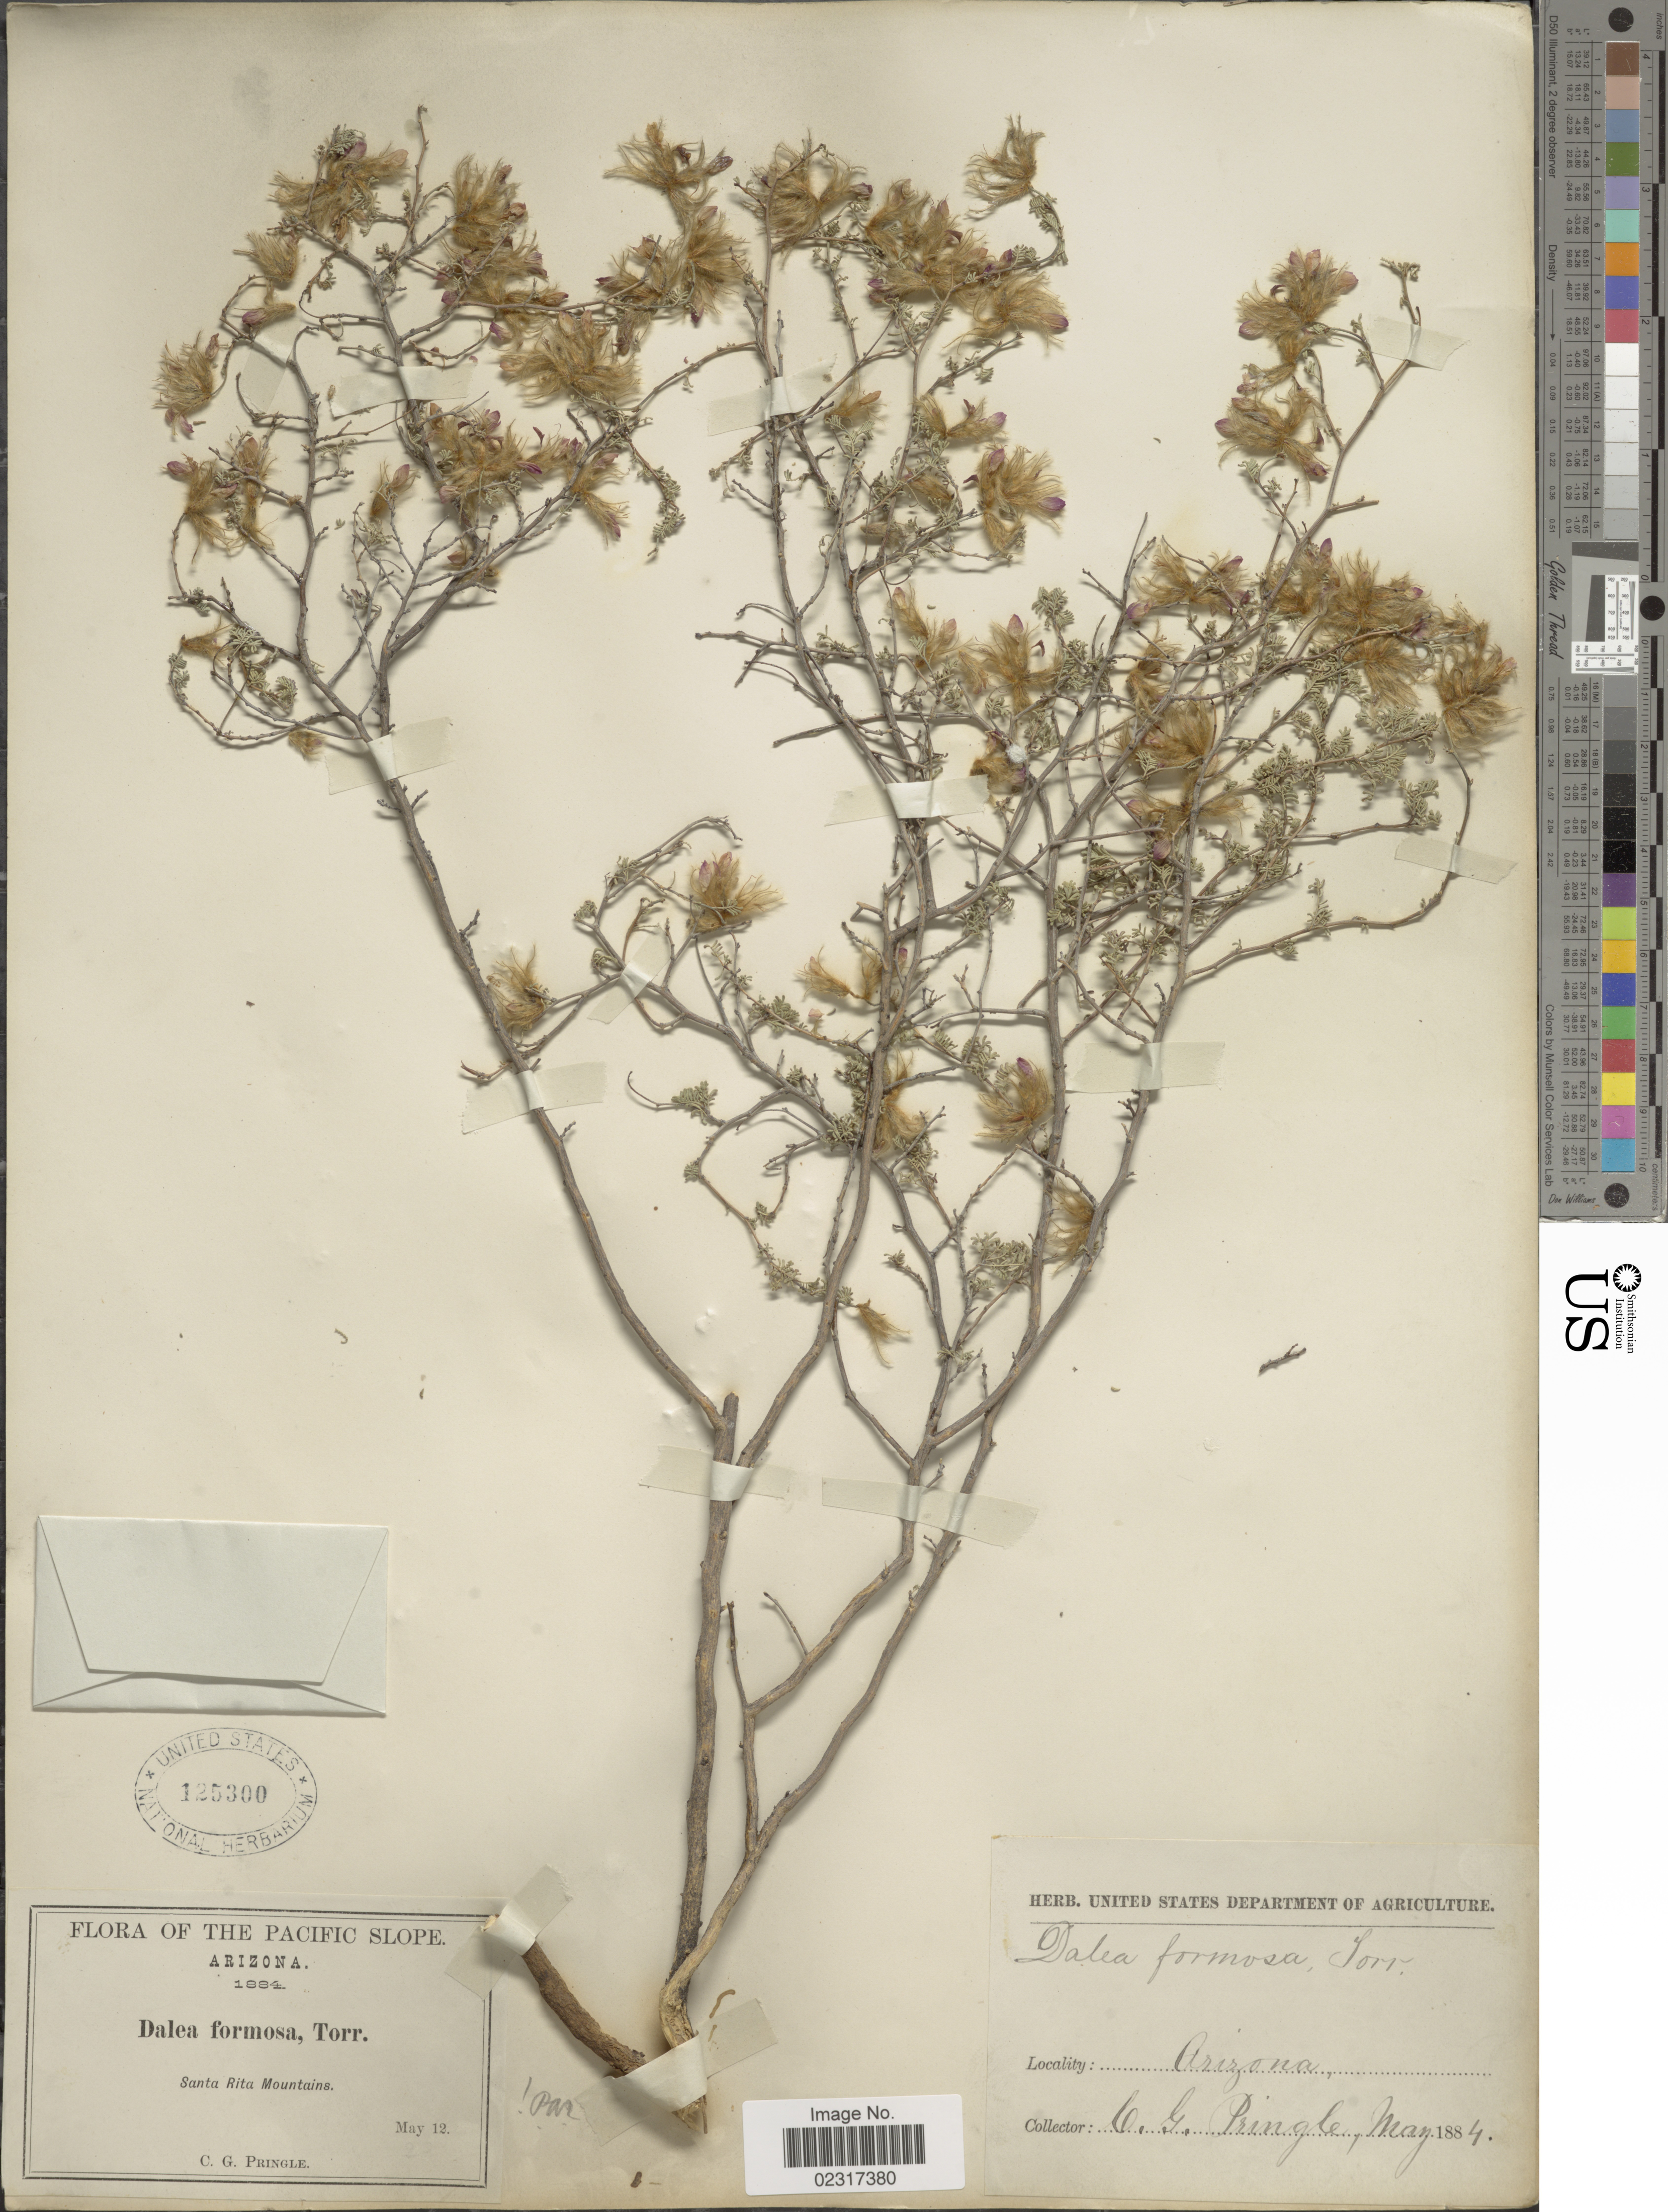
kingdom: Plantae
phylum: Tracheophyta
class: Magnoliopsida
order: Fabales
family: Fabaceae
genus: Dalea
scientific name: Dalea formosa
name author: Torr.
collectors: C. G. Pringle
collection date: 1884-05-12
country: United States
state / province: Arizona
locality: Santa Rita Mountains, Pacific slope.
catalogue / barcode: US 125300